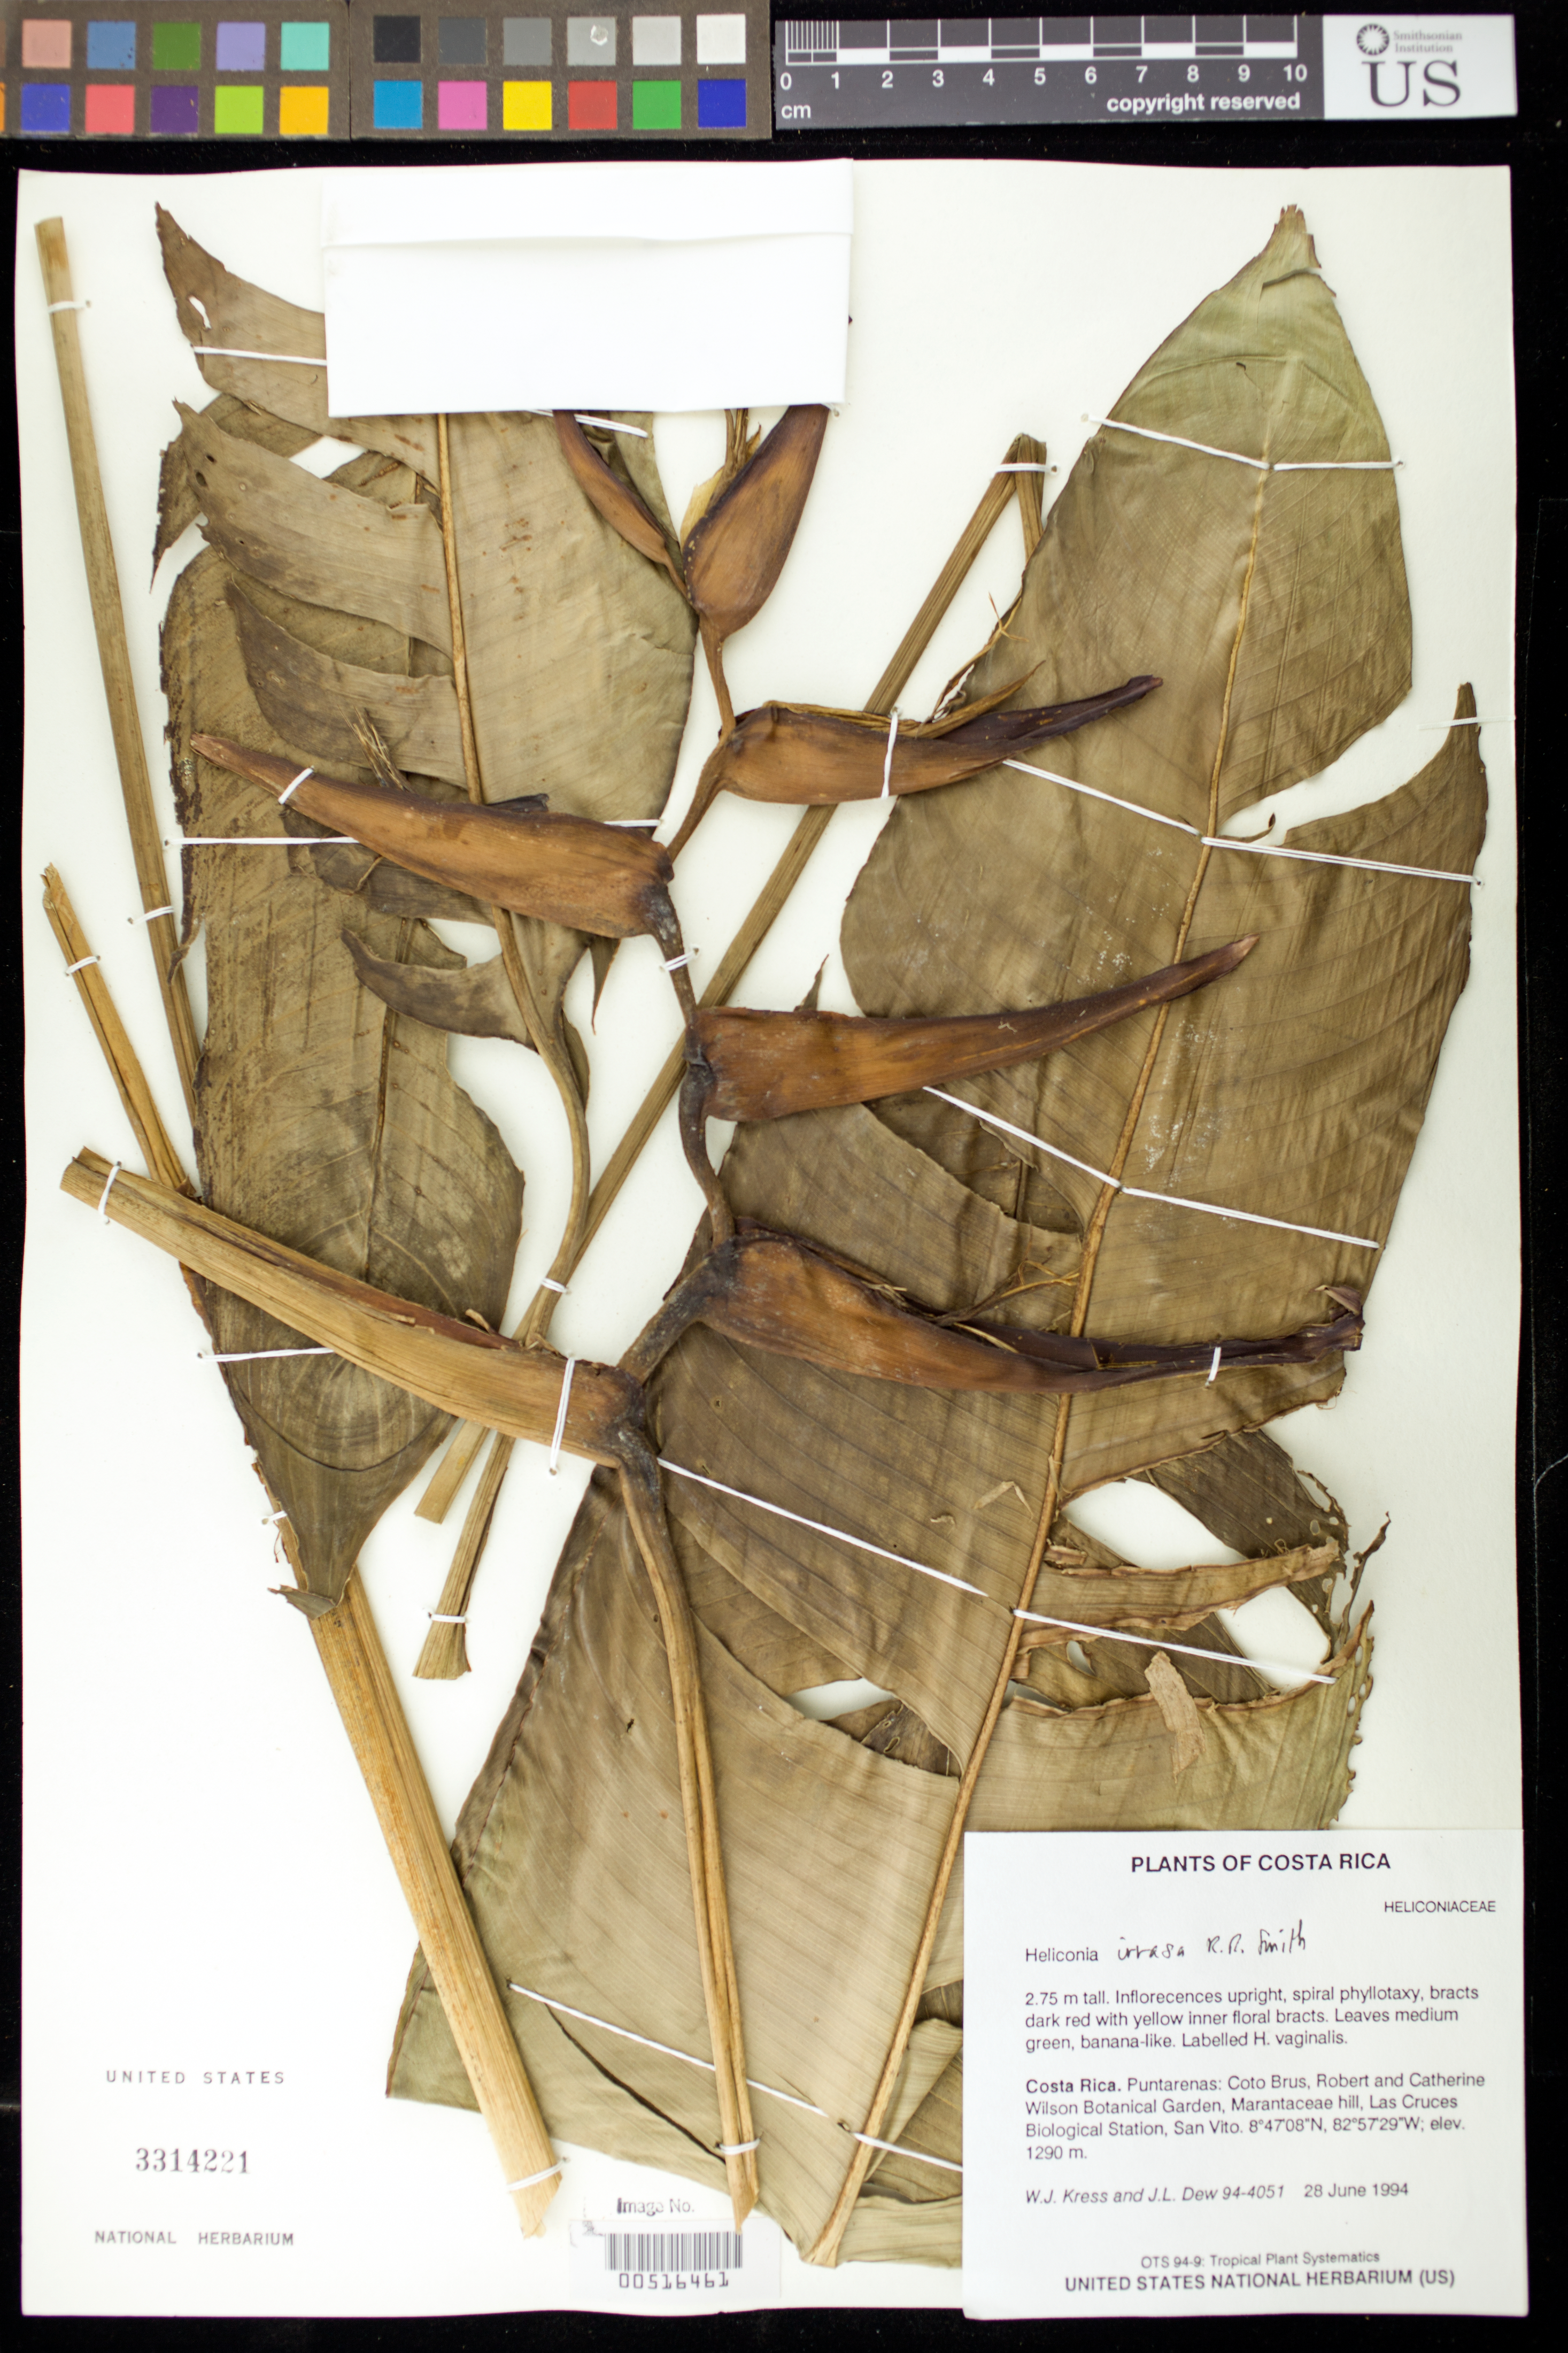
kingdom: Plantae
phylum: Tracheophyta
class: Liliopsida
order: Zingiberales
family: Heliconiaceae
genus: Heliconia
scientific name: Heliconia irrasa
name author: Lane ex R.R. Sm.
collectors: W. J. Kress & J. L. Dew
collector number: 94-4051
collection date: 1994-06-28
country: Costa Rica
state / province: Puntarenas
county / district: Coto Brus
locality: Robert & Catherine Wilson Botanical Garden, Las Cruces Biological Station, San Vito. Marantaceae hill.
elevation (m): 1290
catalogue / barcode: US 3314221